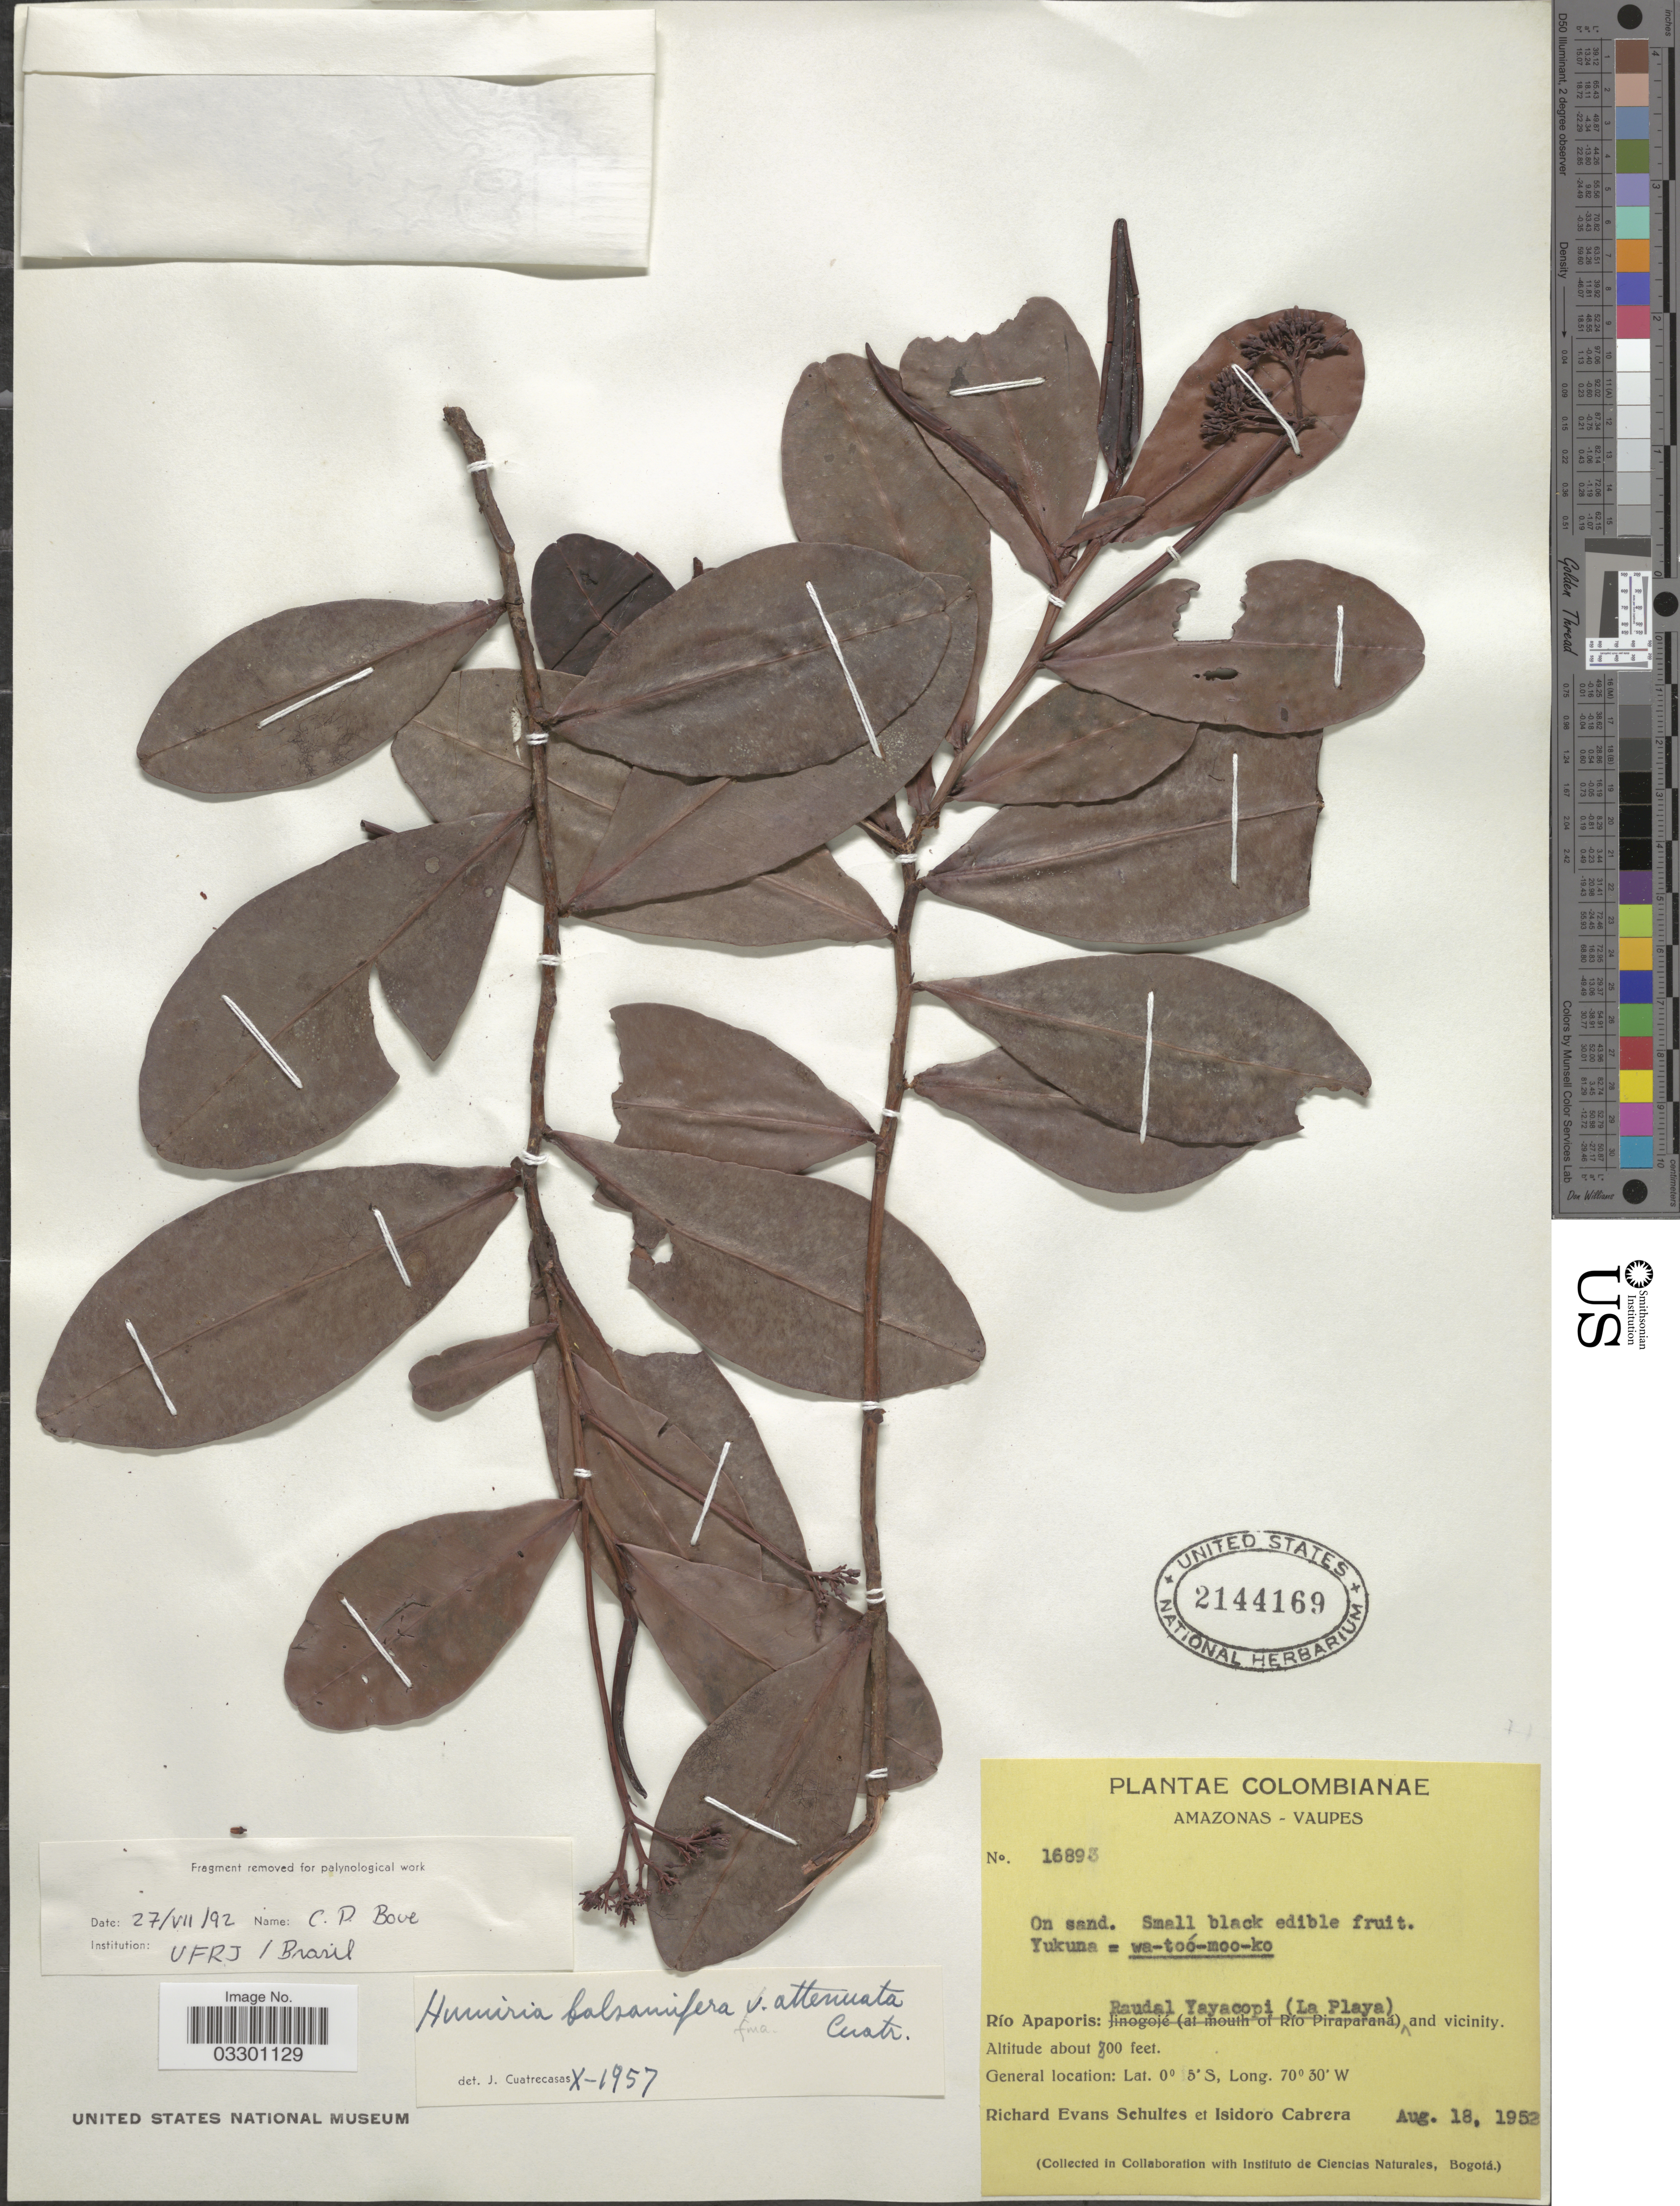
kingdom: Plantae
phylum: Tracheophyta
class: Magnoliopsida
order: Malpighiales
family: Humiriaceae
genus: Humiria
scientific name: Humiria balsamifera f. attenuata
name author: Cuatrec.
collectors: R. E. Schultes & I. Cabrera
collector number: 16893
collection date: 1952-08-18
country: Colombia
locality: Amazonas - Vaupes. Río Apaporis: Raudal Yayacopi (La Playa), and vicinity.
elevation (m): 91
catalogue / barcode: US 2144169